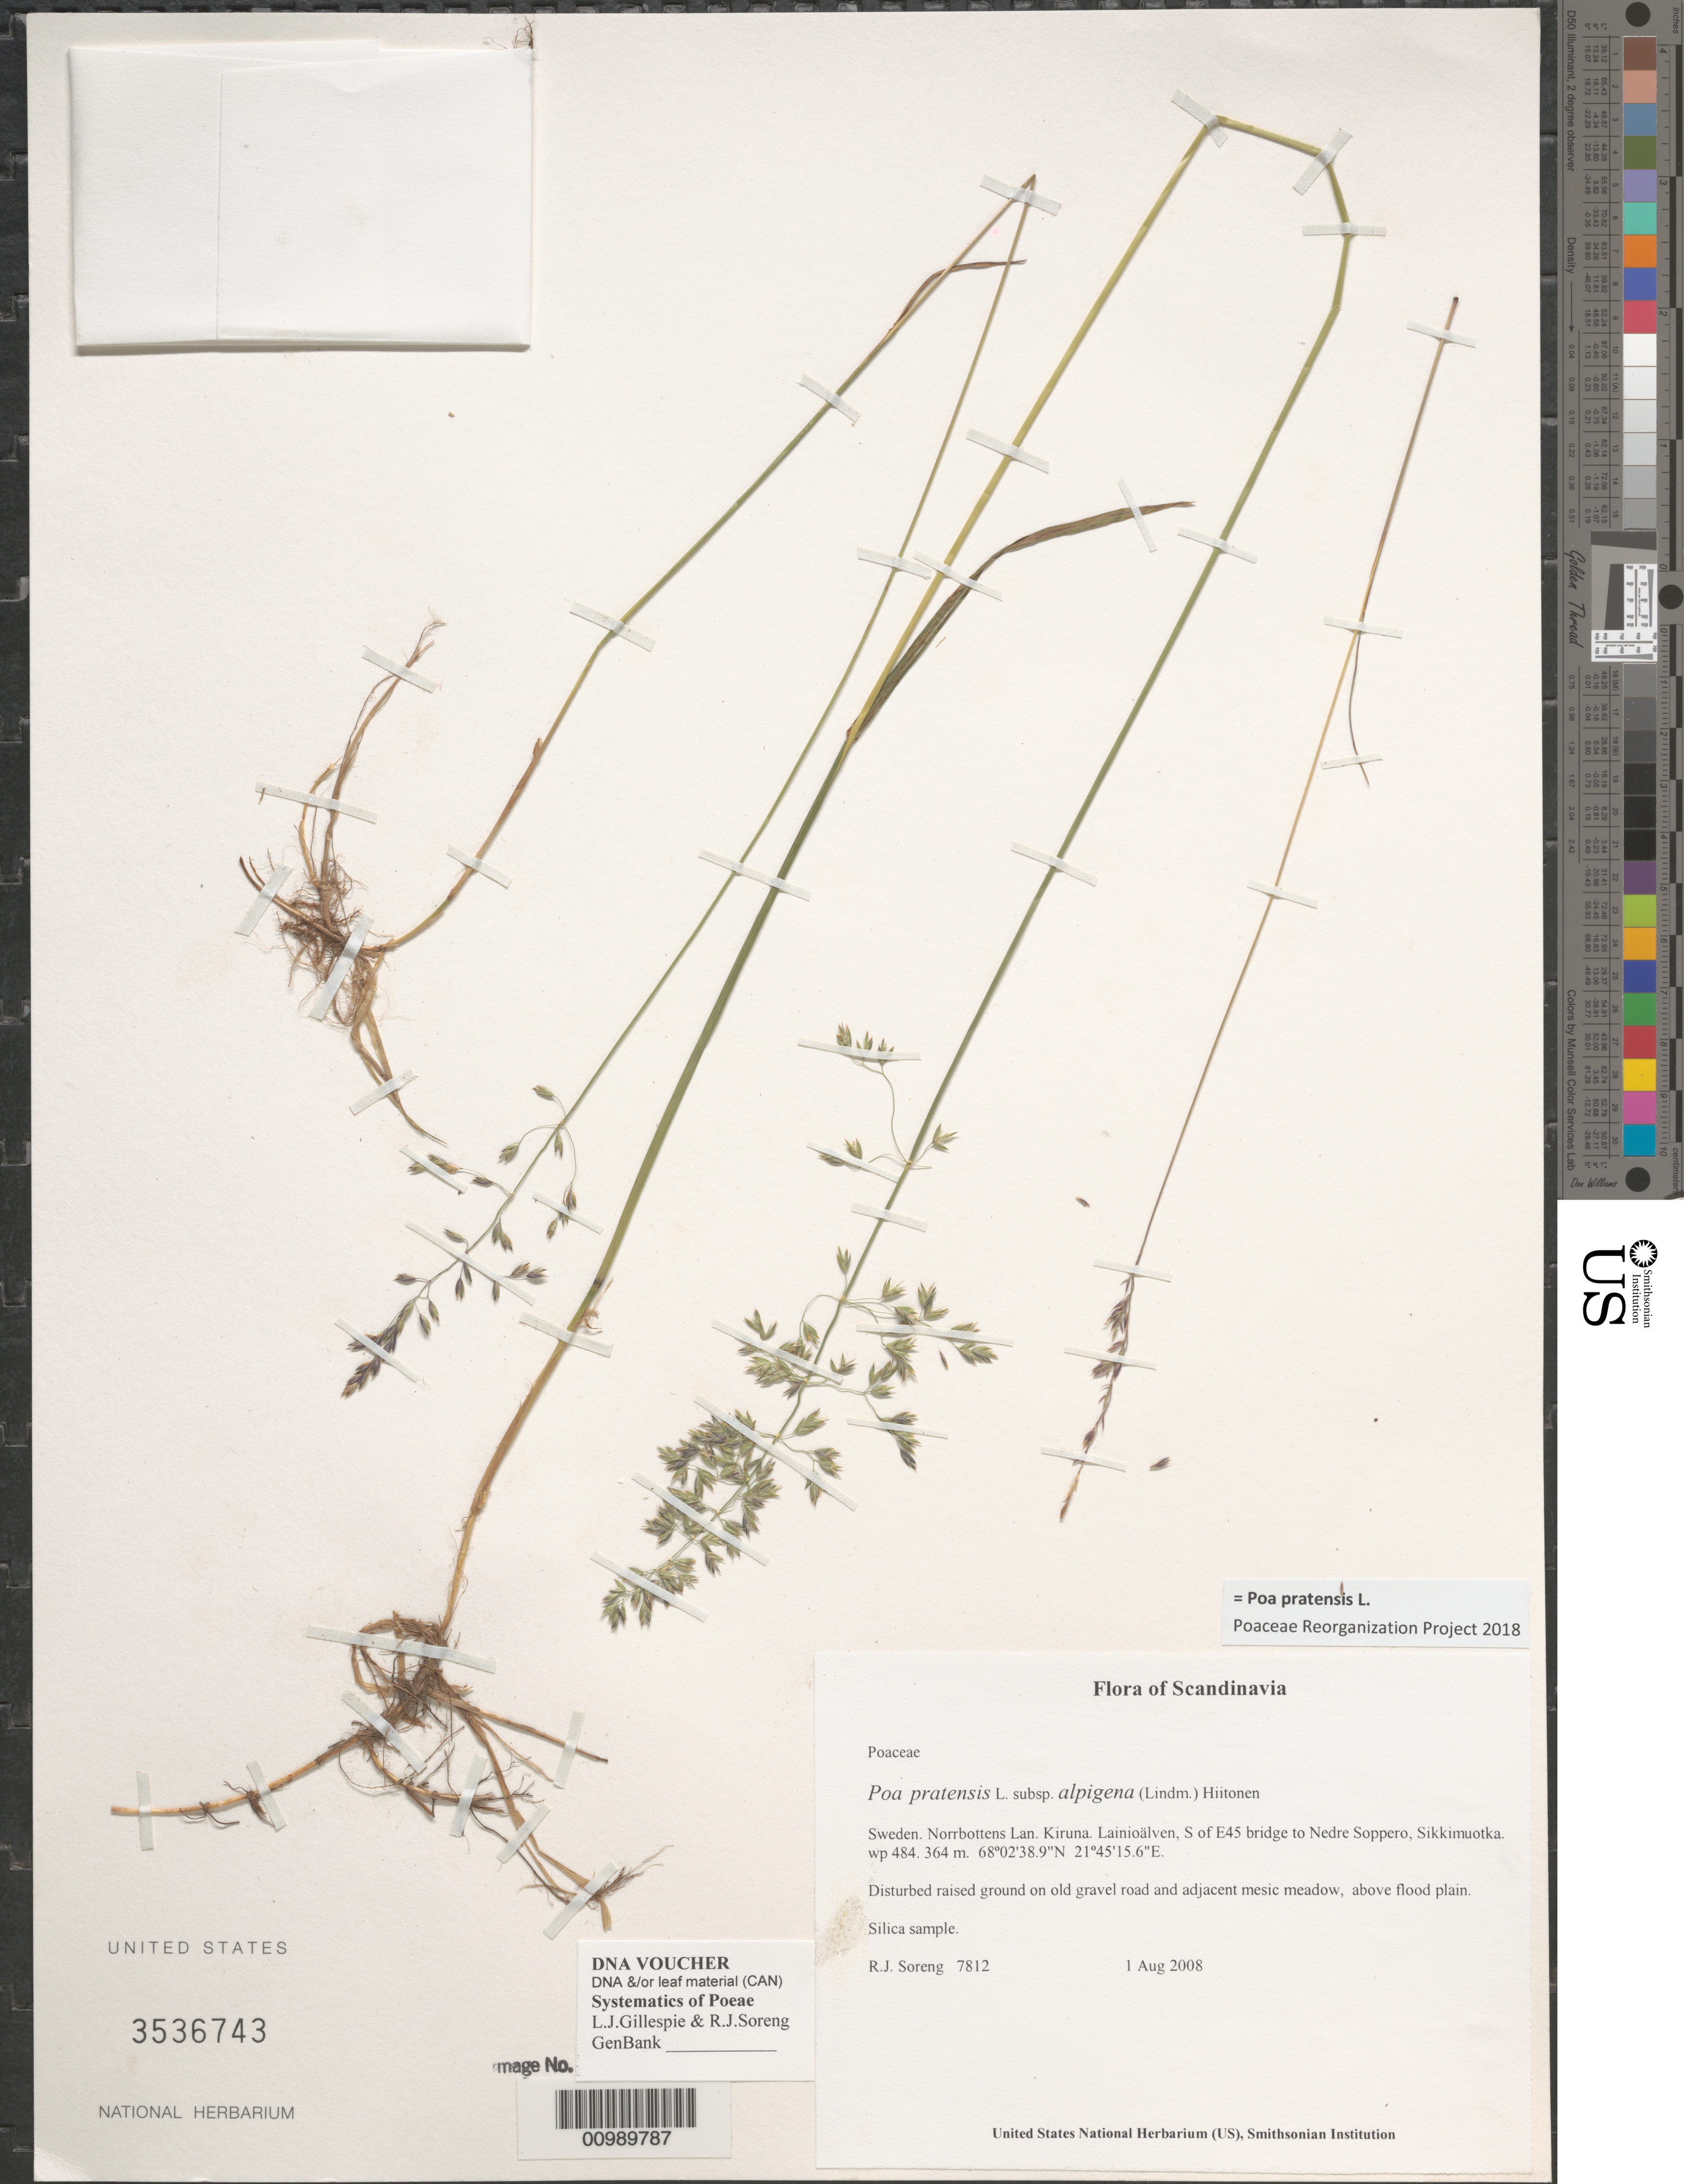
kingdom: Plantae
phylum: Tracheophyta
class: Liliopsida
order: Poales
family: Poaceae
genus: Poa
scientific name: Poa pratensis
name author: L.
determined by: Poaceae Reorganization Project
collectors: R. J. Soreng & N. L. Soreng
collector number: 7812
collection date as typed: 01 Aug 2008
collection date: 2008-08-01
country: Sweden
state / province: Norrbotten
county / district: Kiruna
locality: Lainioälven, S of E45 bridge to Nedre Soppero, Sikkimuotka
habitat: Disturbed raised ground on old gravel road and adjacent mesic meadow, above flood plain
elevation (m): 364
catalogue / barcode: US 3536743